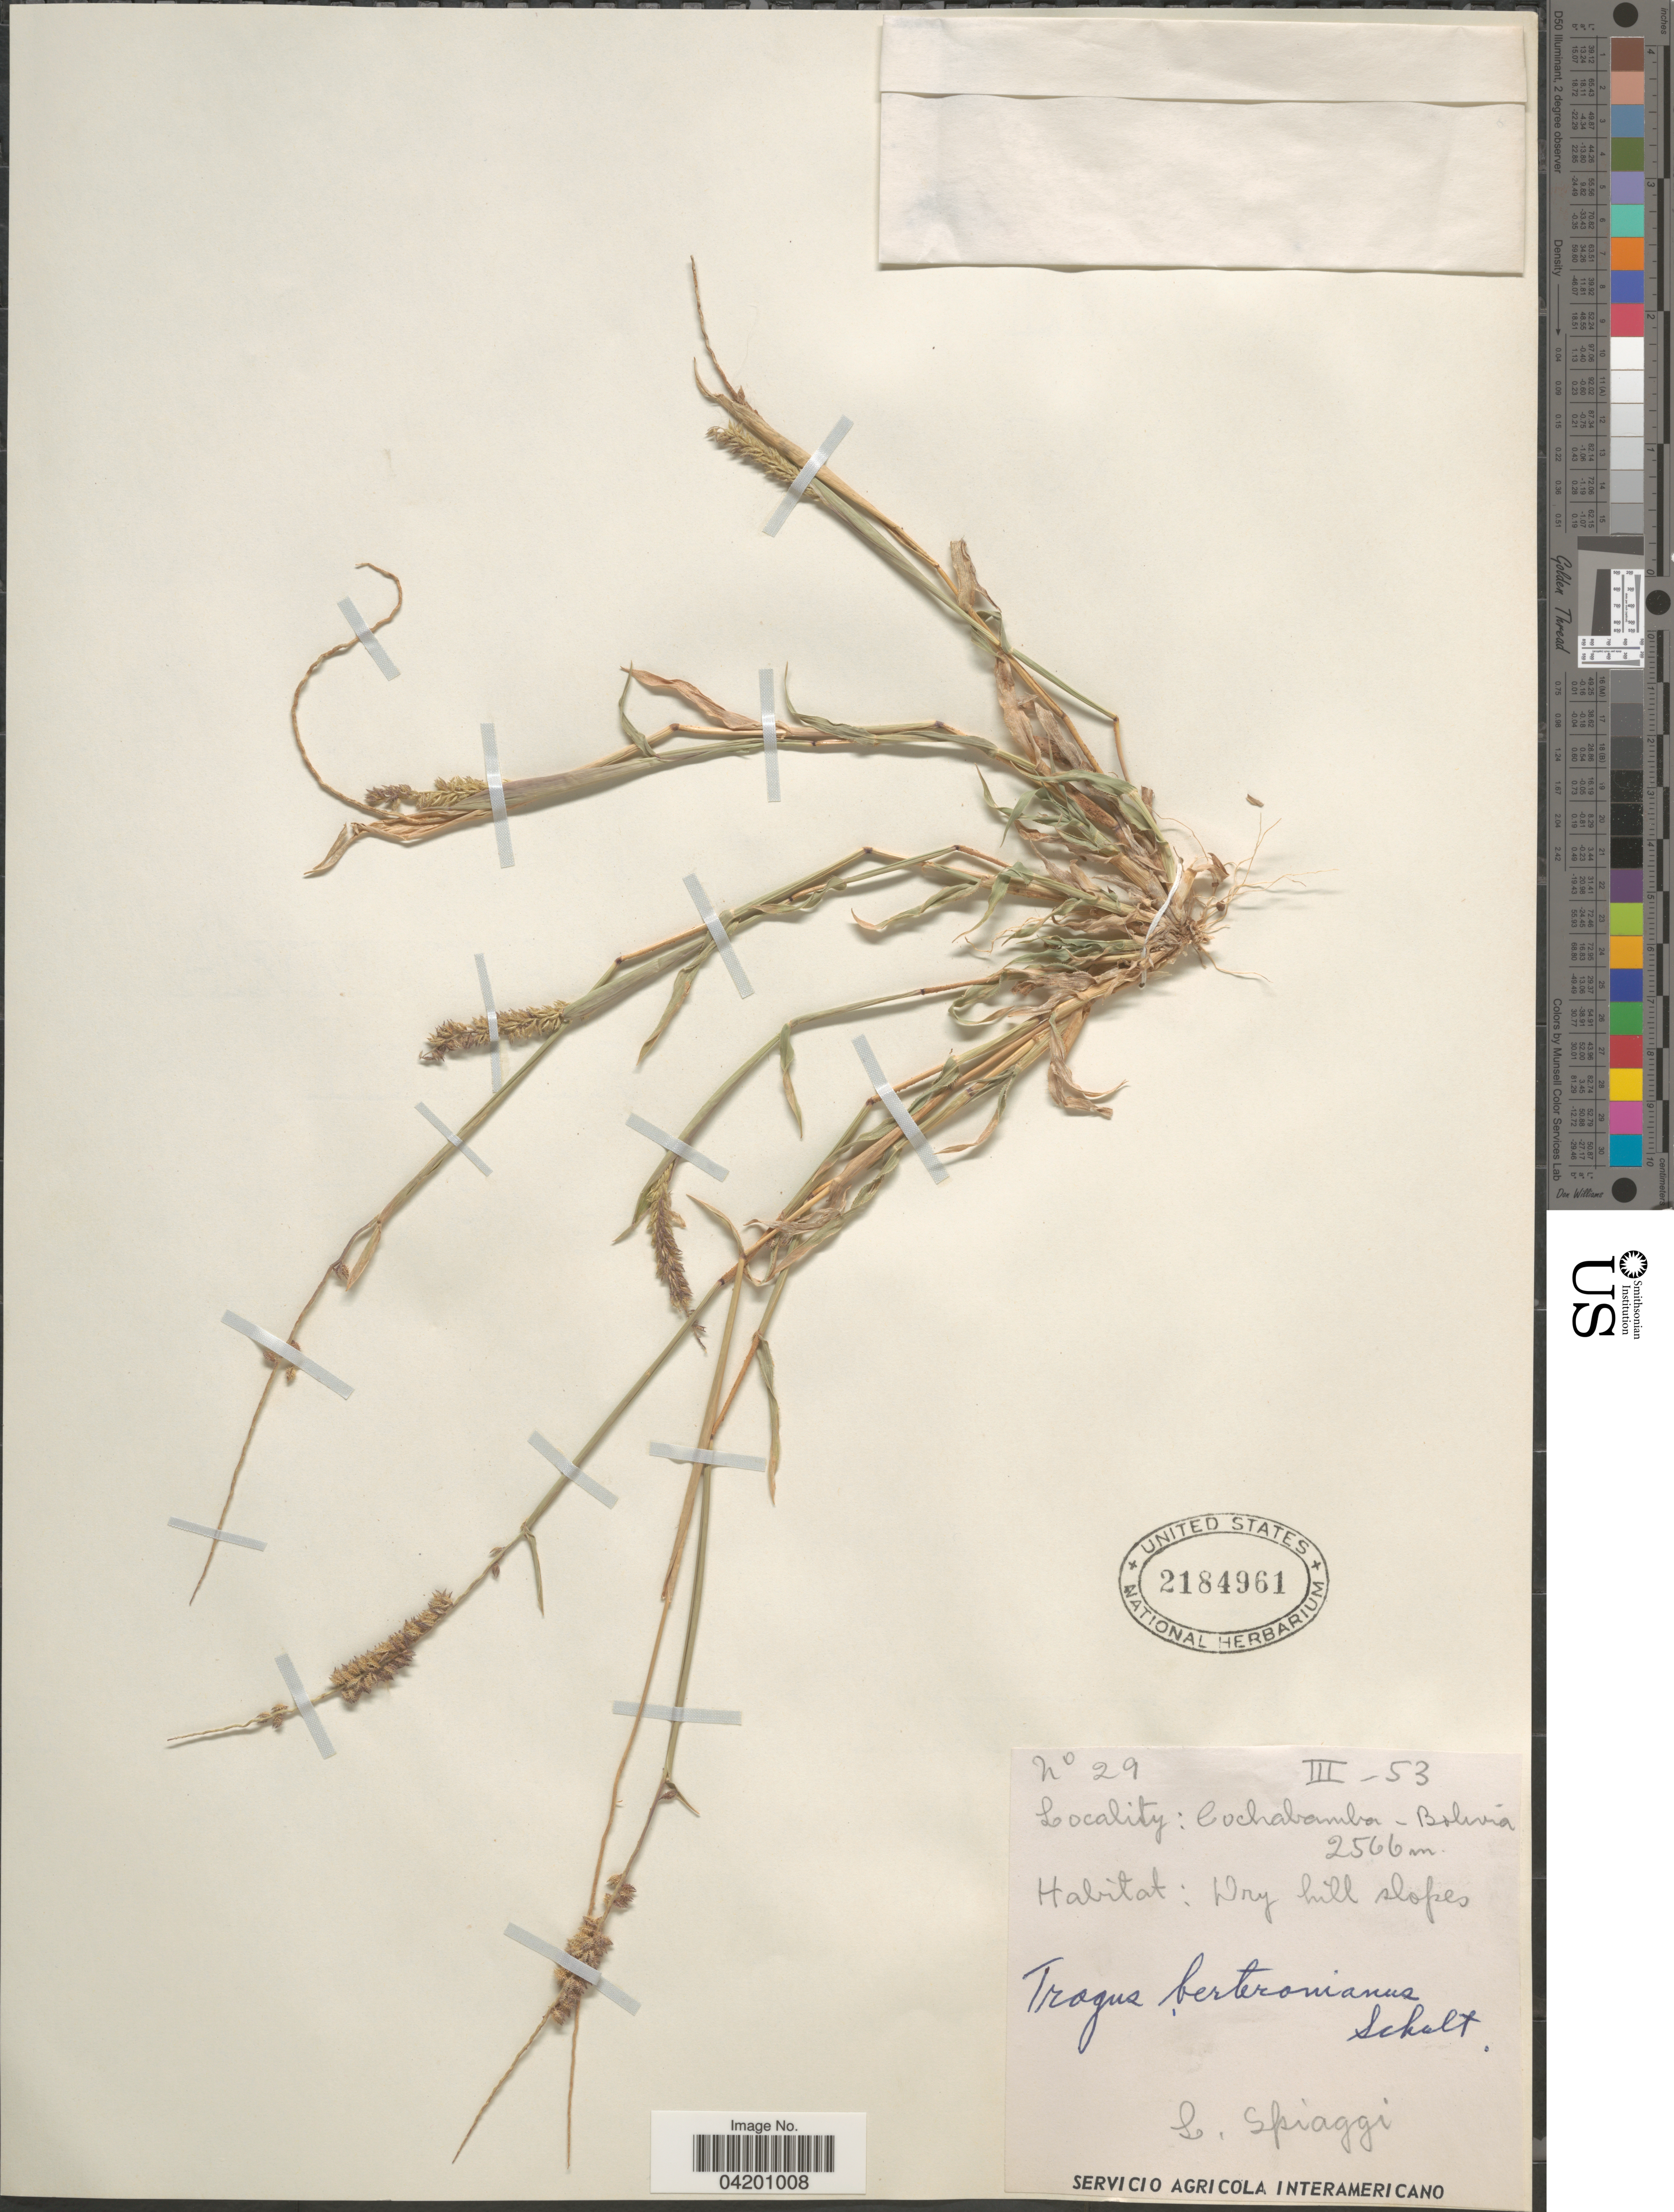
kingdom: Plantae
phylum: Tracheophyta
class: Liliopsida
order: Poales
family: Poaceae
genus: Tragus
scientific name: Tragus berteronianus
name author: Schult.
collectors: L. Spiaggi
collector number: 29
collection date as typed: Transcribed d/m/y: /3/53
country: Bolivia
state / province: Cochabamba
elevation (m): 2566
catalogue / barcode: US 2184961